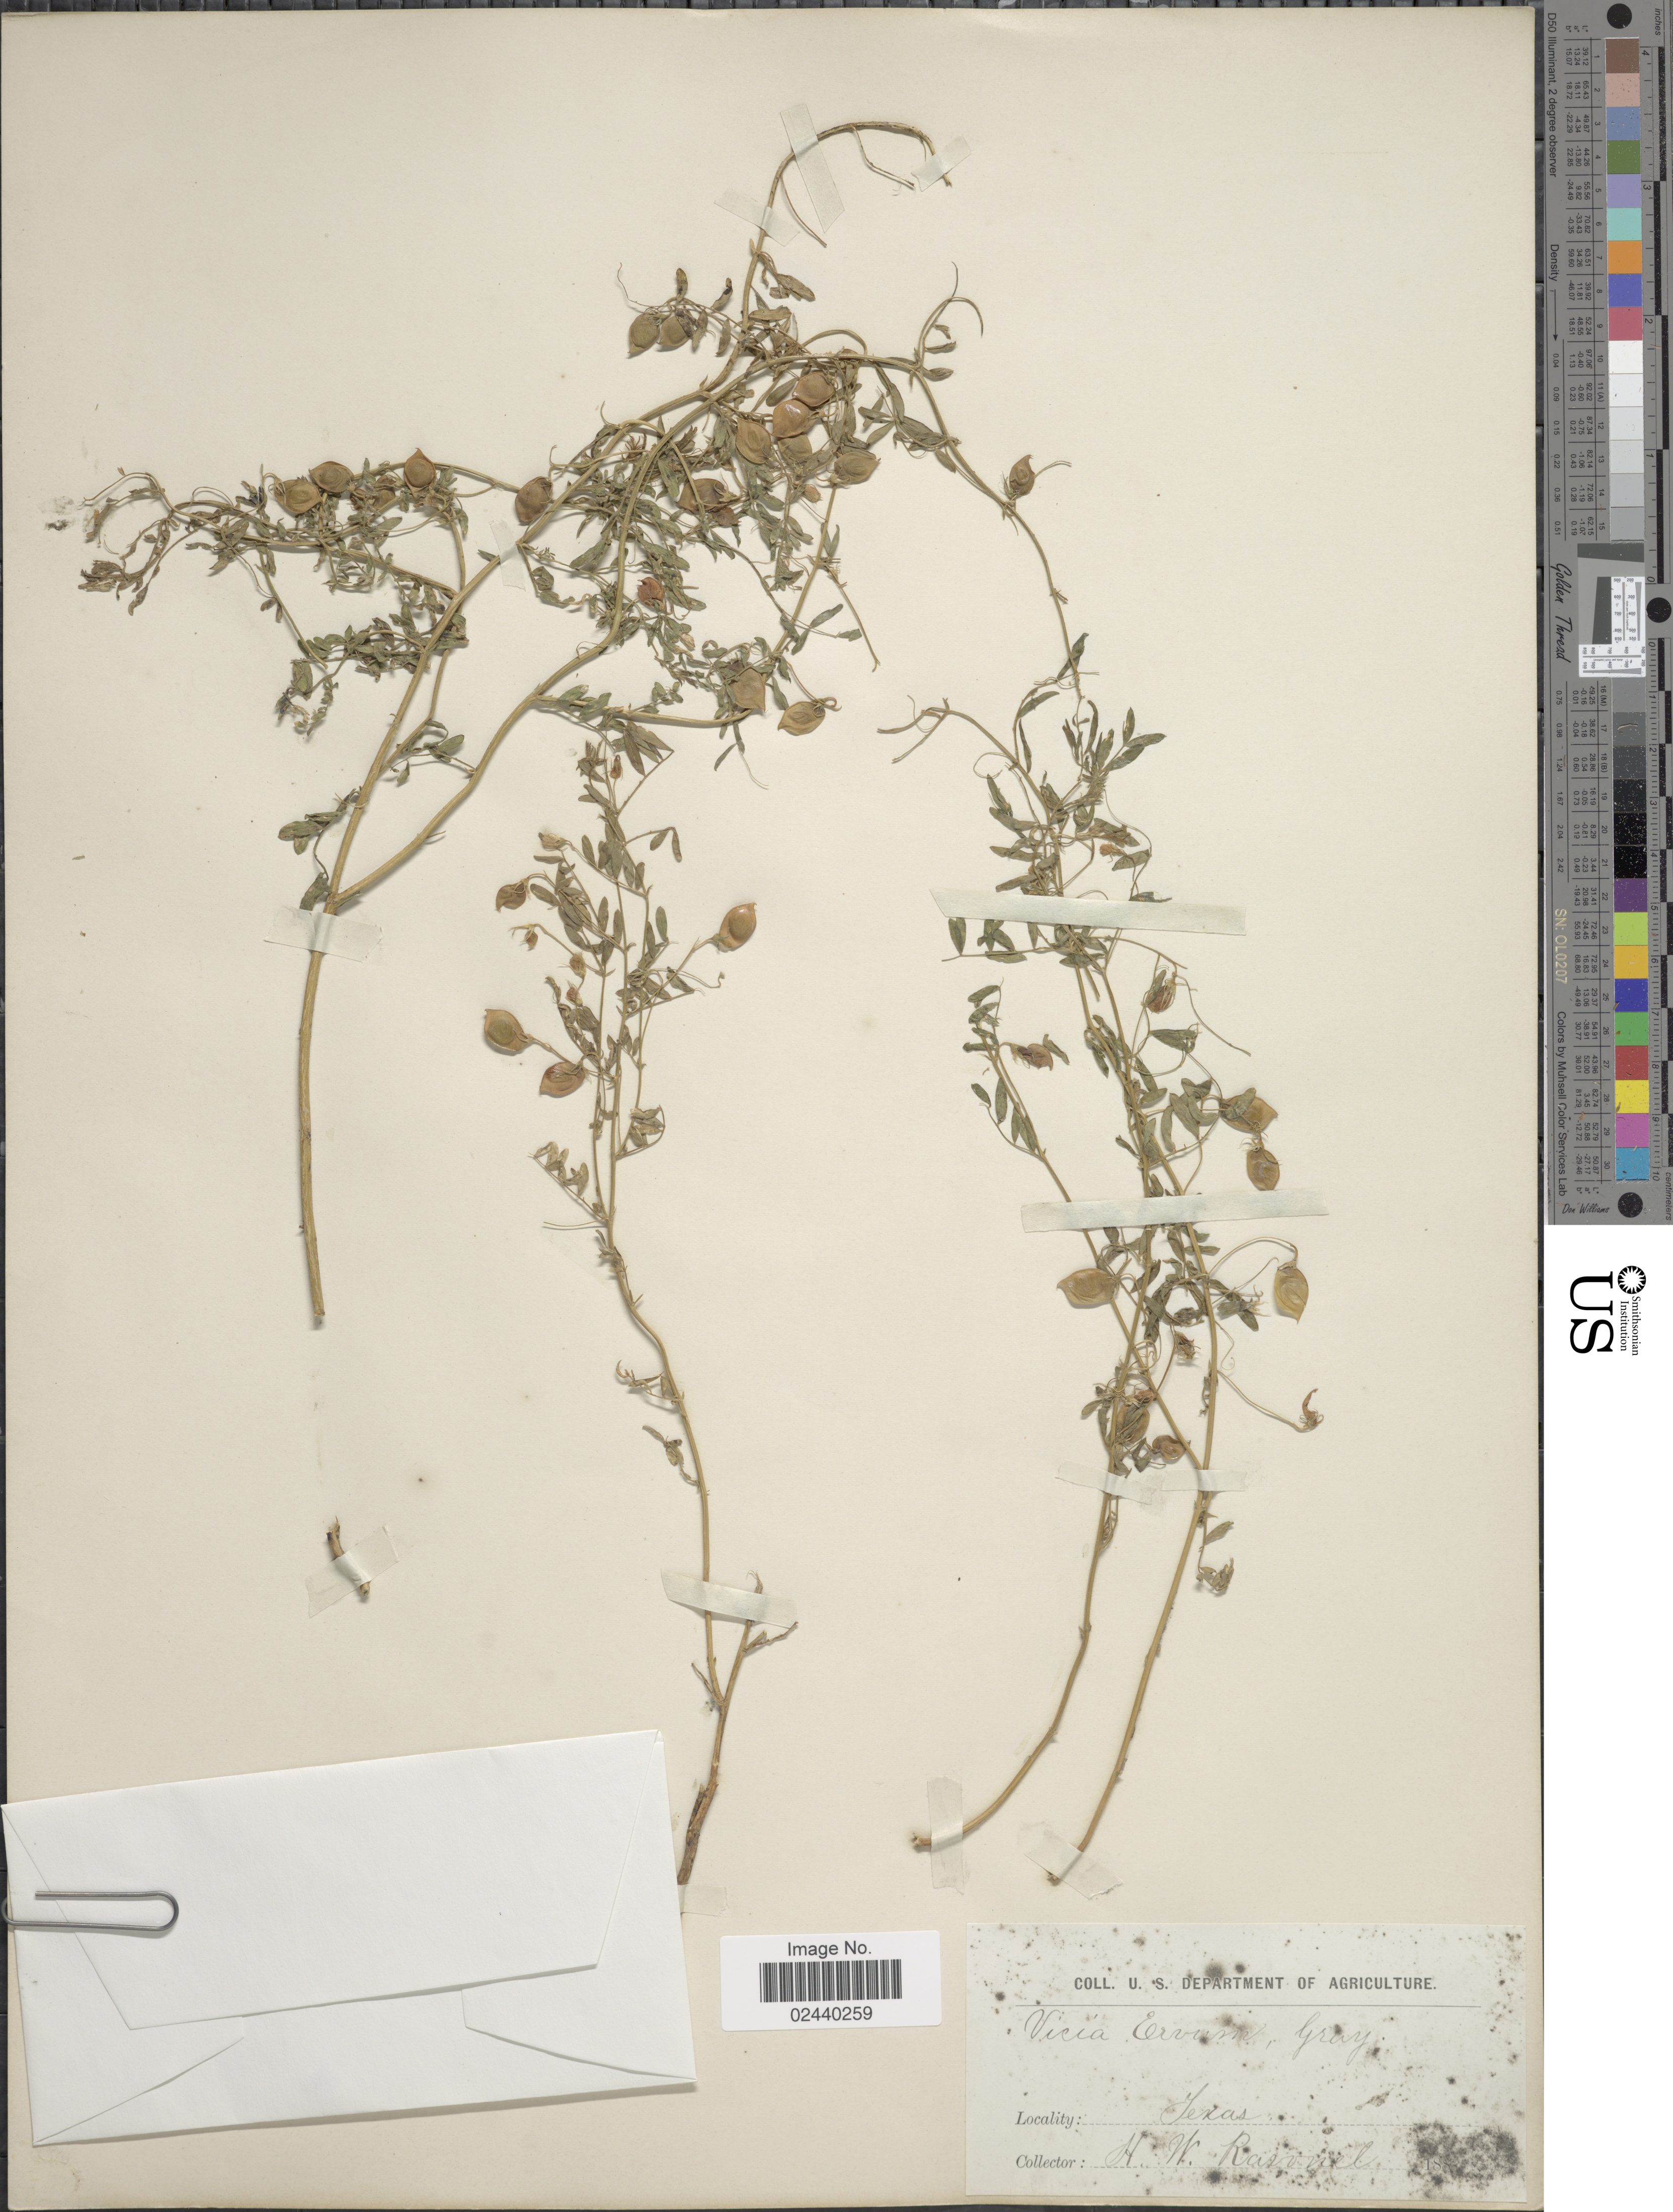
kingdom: Plantae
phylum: Tracheophyta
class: Magnoliopsida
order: Fabales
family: Fabaceae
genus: Vicia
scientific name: Vicia lens subsp. lens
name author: (L.) Coss. & Germ.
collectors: H. Ravenel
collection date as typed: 188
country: United States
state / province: Texas